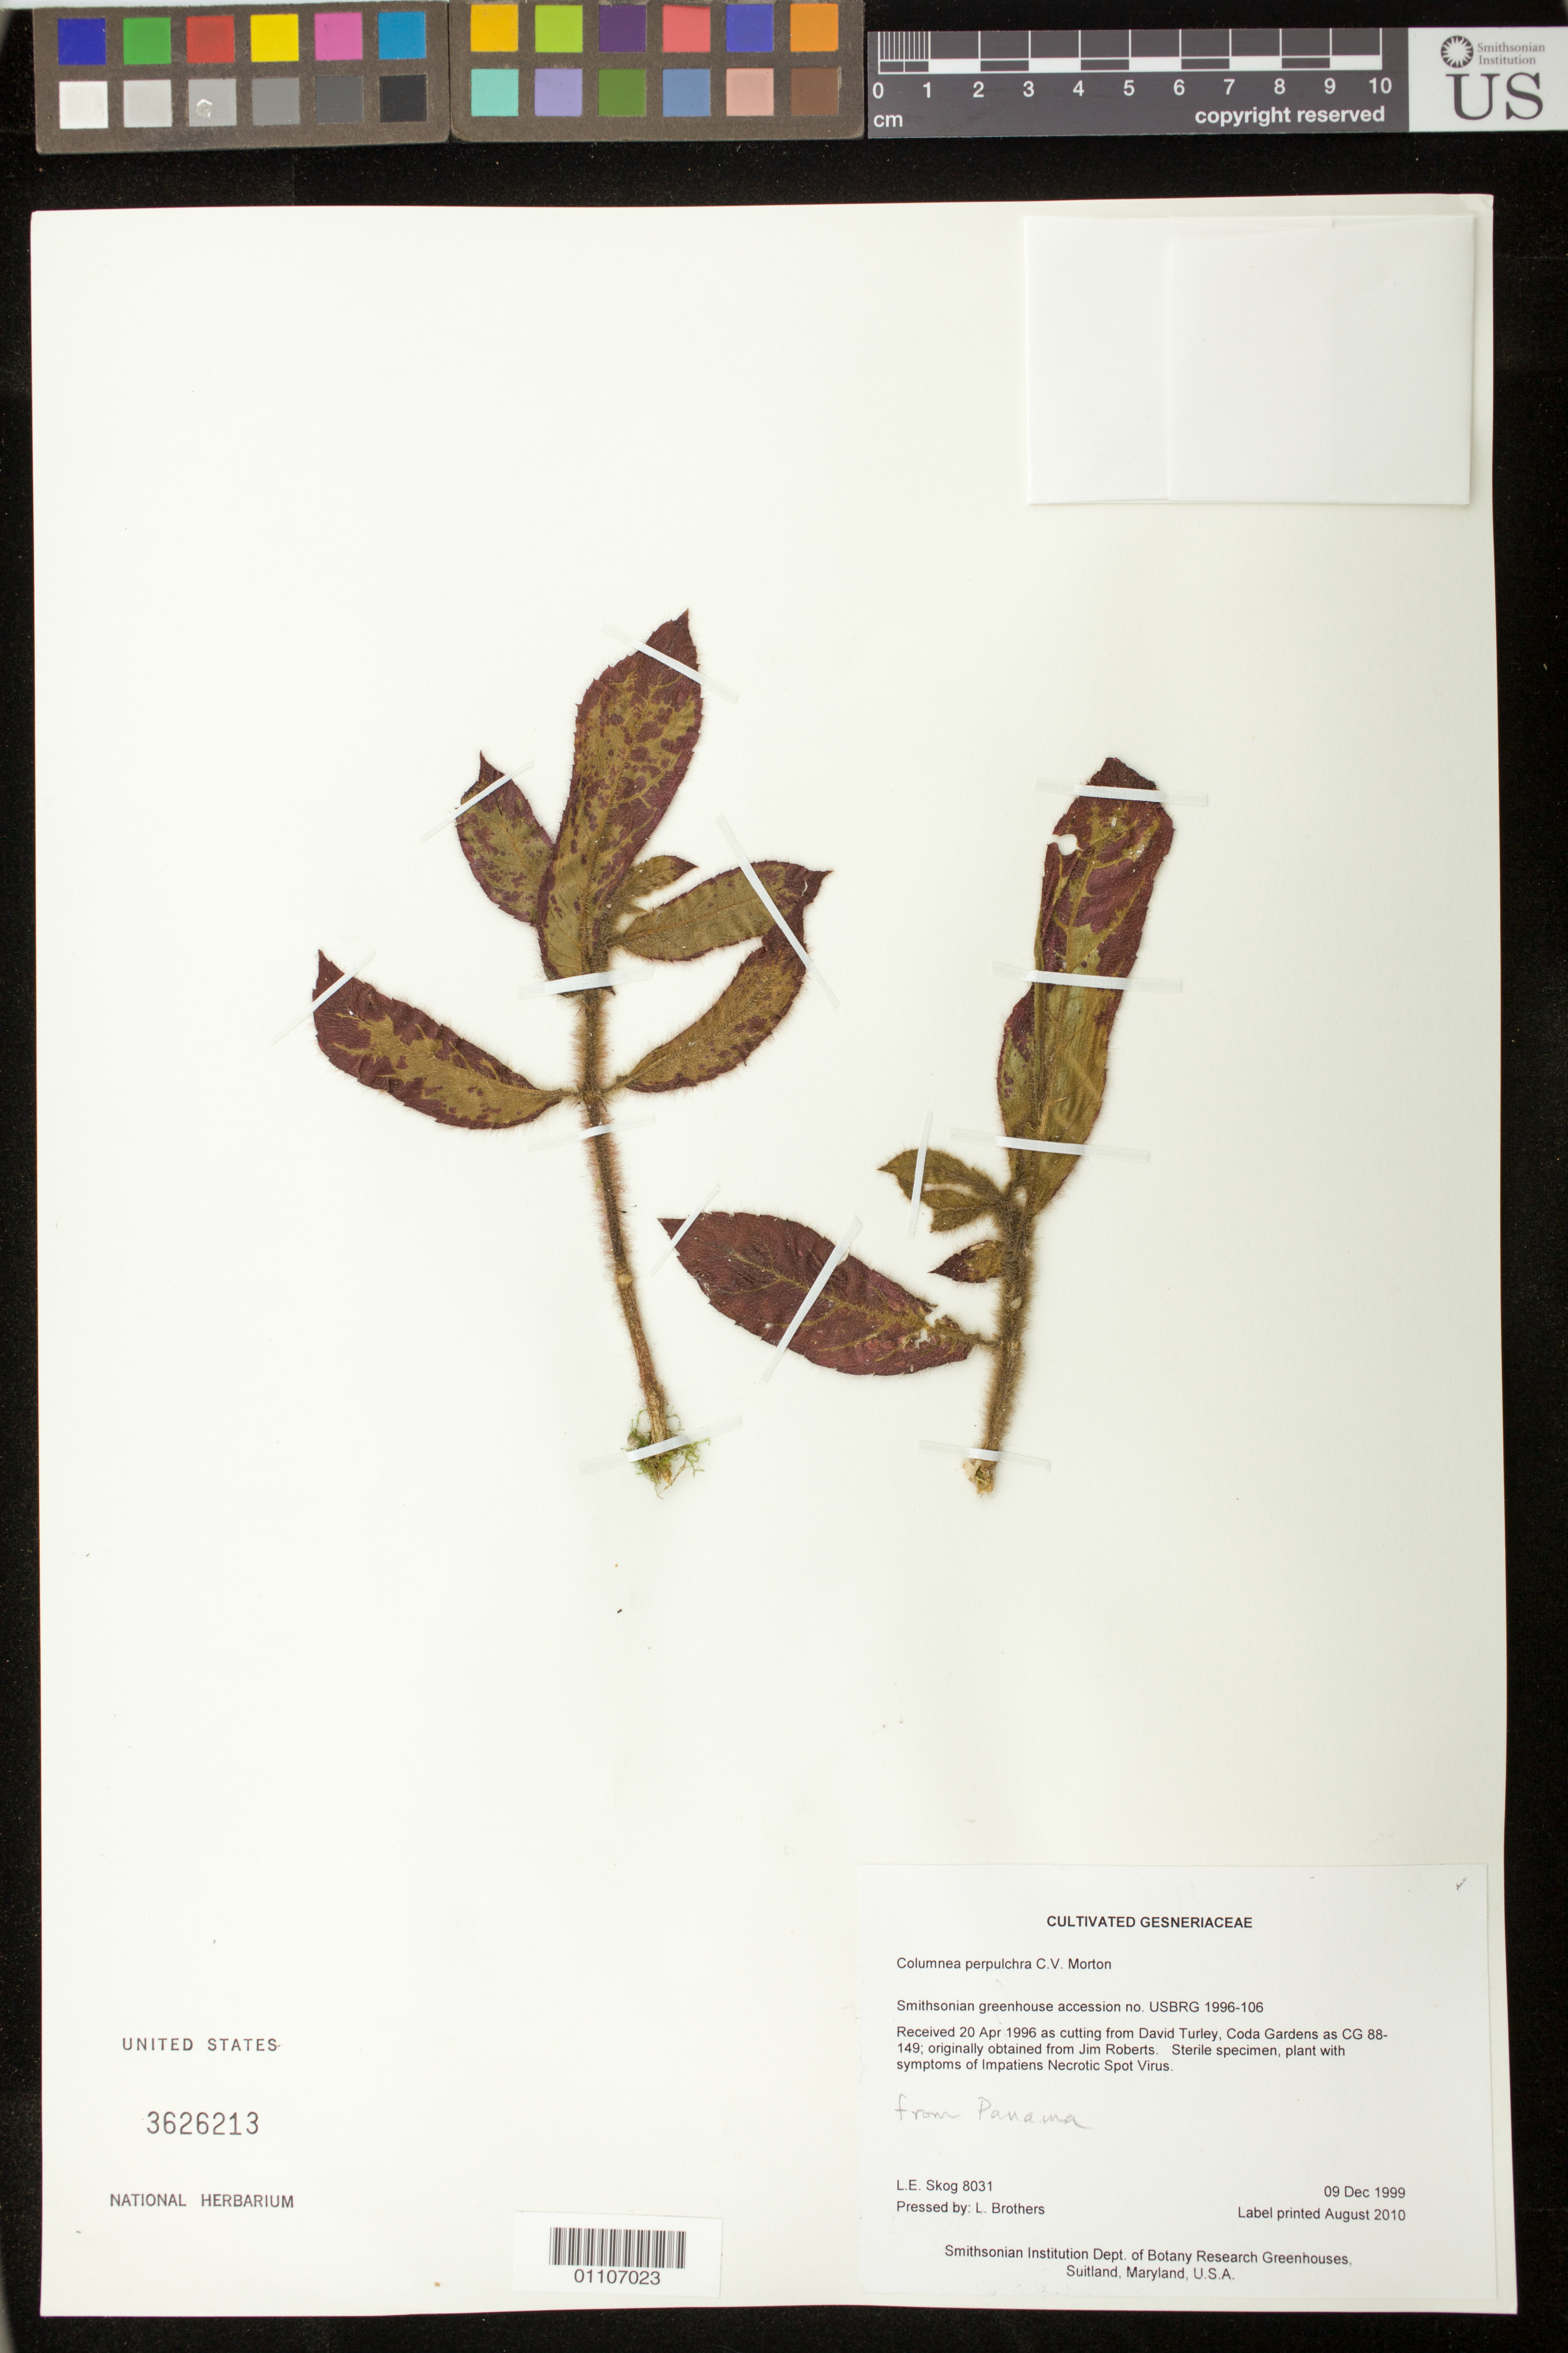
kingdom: Plantae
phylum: Tracheophyta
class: Magnoliopsida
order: Lamiales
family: Gesneriaceae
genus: Columnea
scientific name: Columnea perpulchra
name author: C.V. Morton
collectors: L. E. Skog & L. Brothers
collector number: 8031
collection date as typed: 09 Dec 1999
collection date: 1999-12-09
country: United States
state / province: Maryland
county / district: Prince George's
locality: Smithsonian Institution Dept. of Botany Research Greenhouses, Suitland, Maryland, U.S.A.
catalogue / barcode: US 3626213